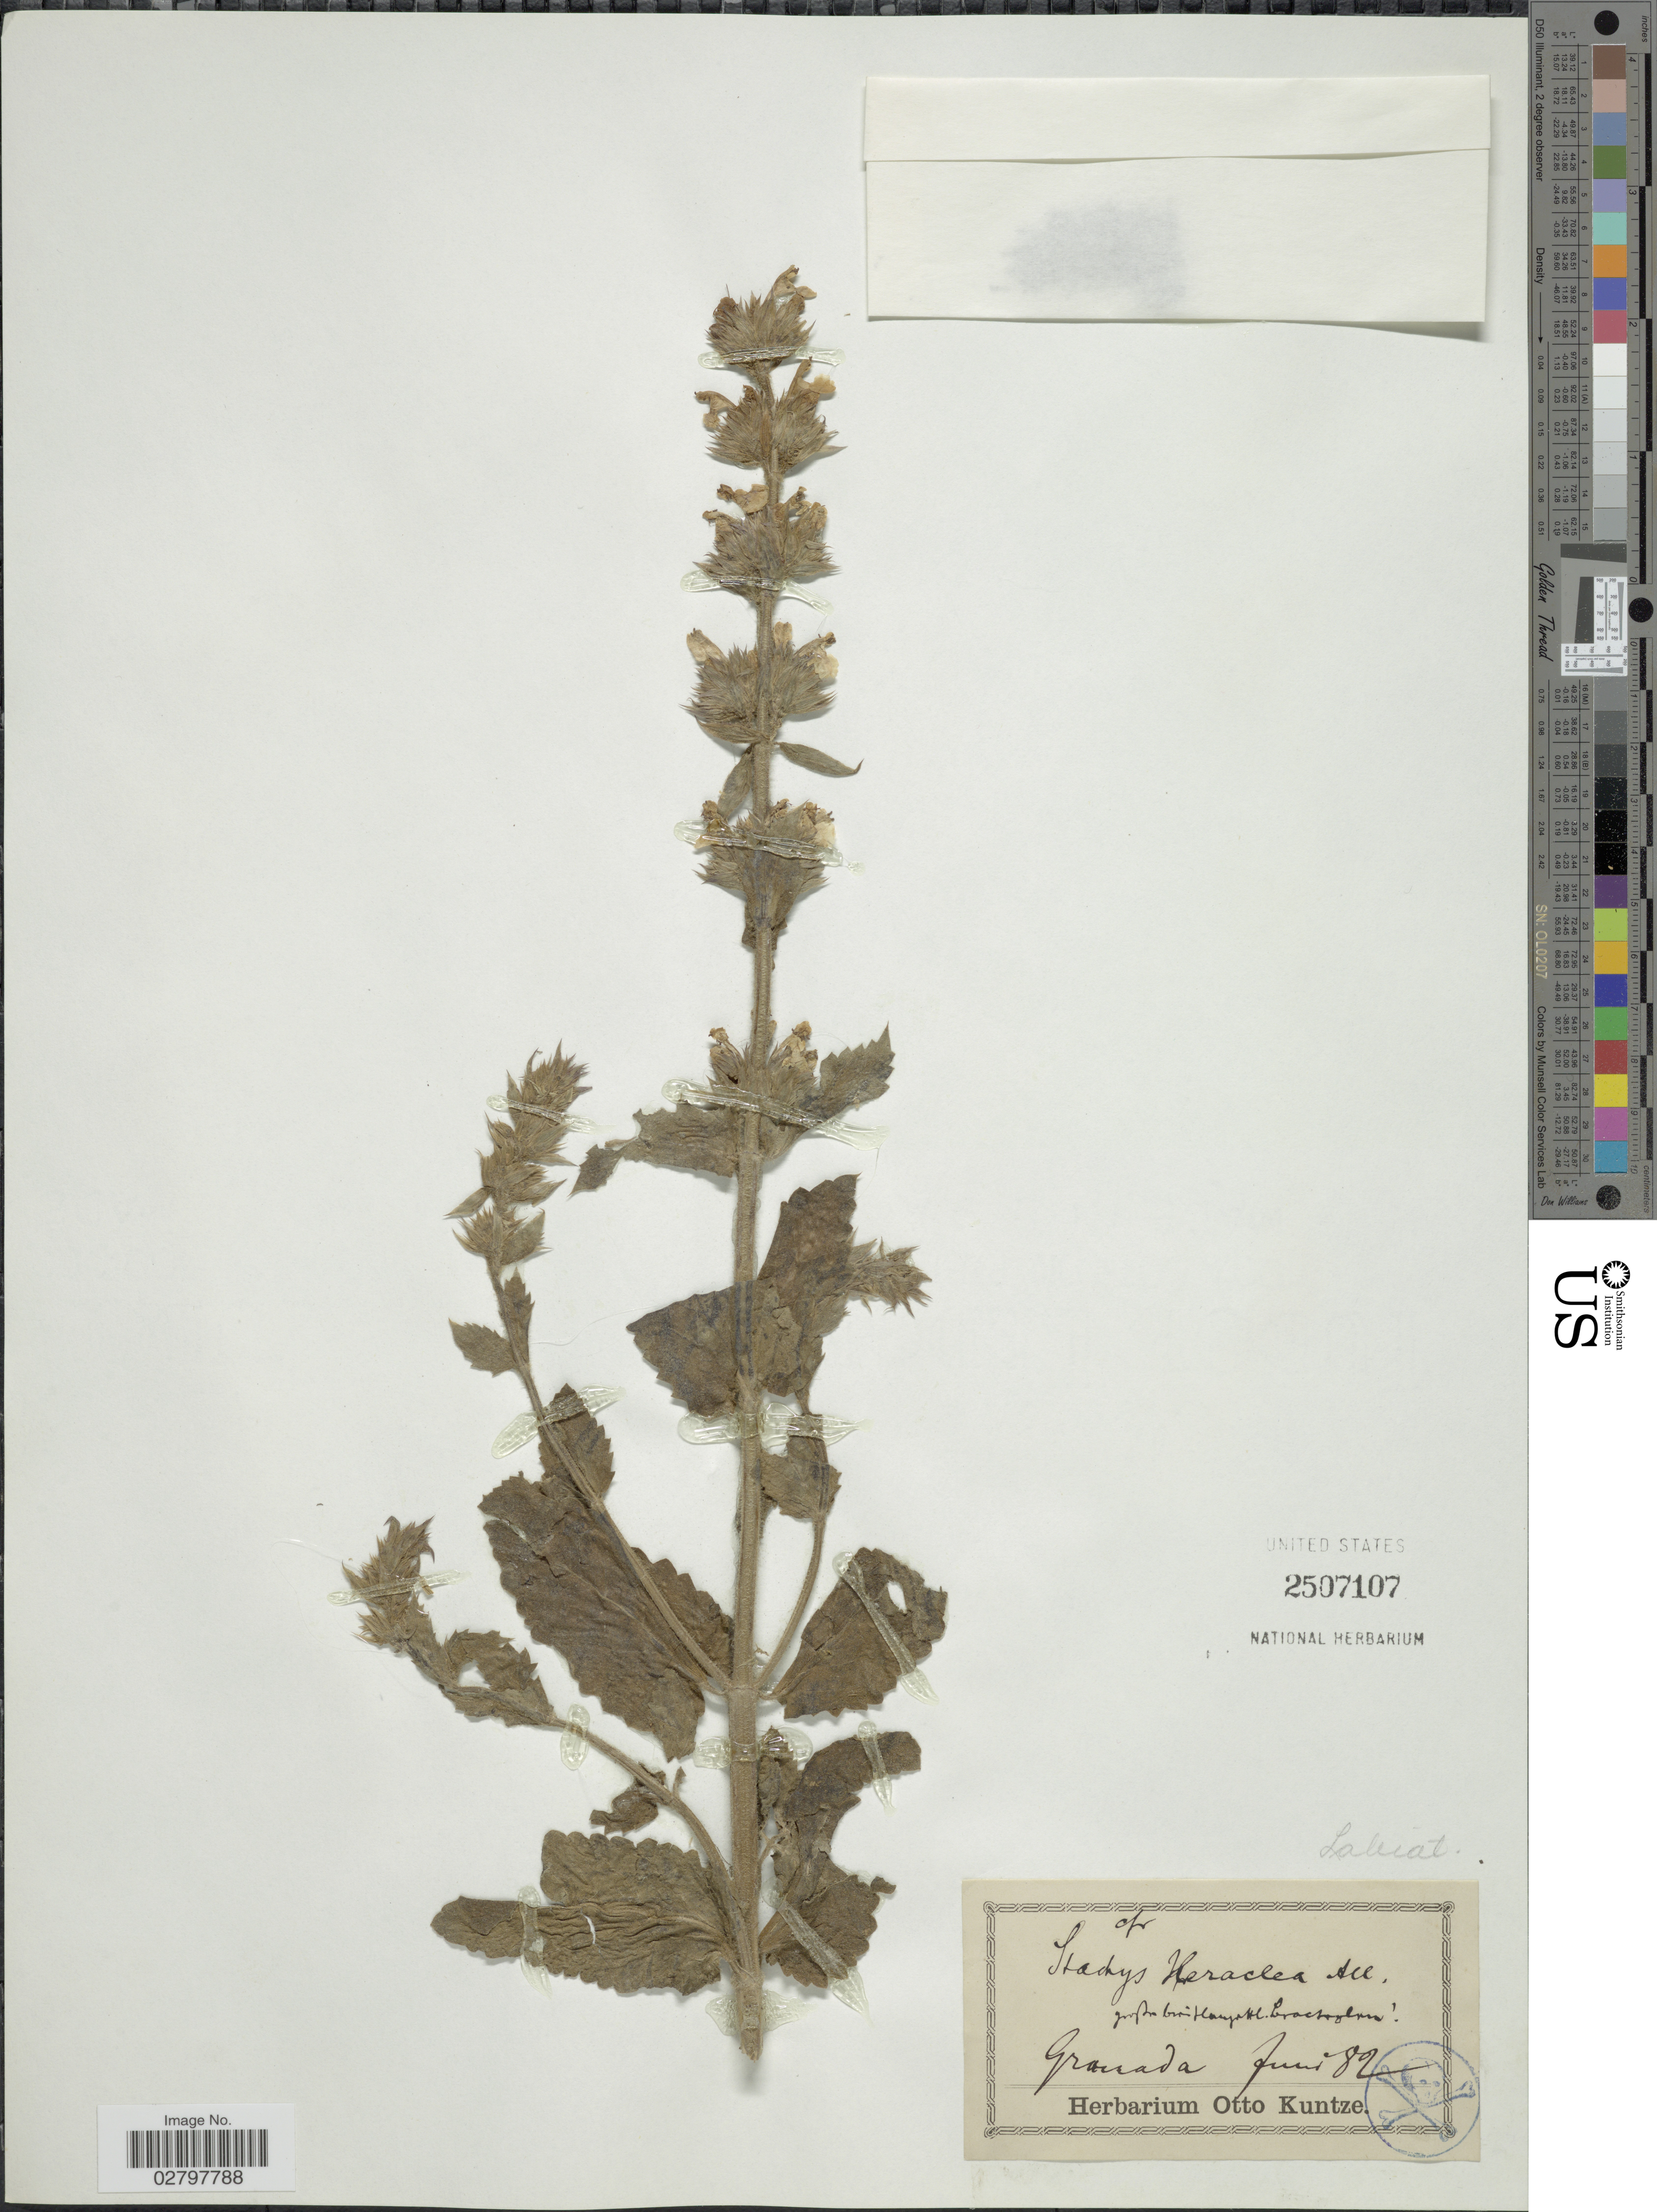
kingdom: Plantae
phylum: Tracheophyta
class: Magnoliopsida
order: Lamiales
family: Lamiaceae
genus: Stachys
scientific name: Stachys heraclea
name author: All.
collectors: ex herb. Otto Kuntze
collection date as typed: Transcribed d/m/y: /6/82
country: Nicaragua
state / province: Granada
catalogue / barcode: US 2507107